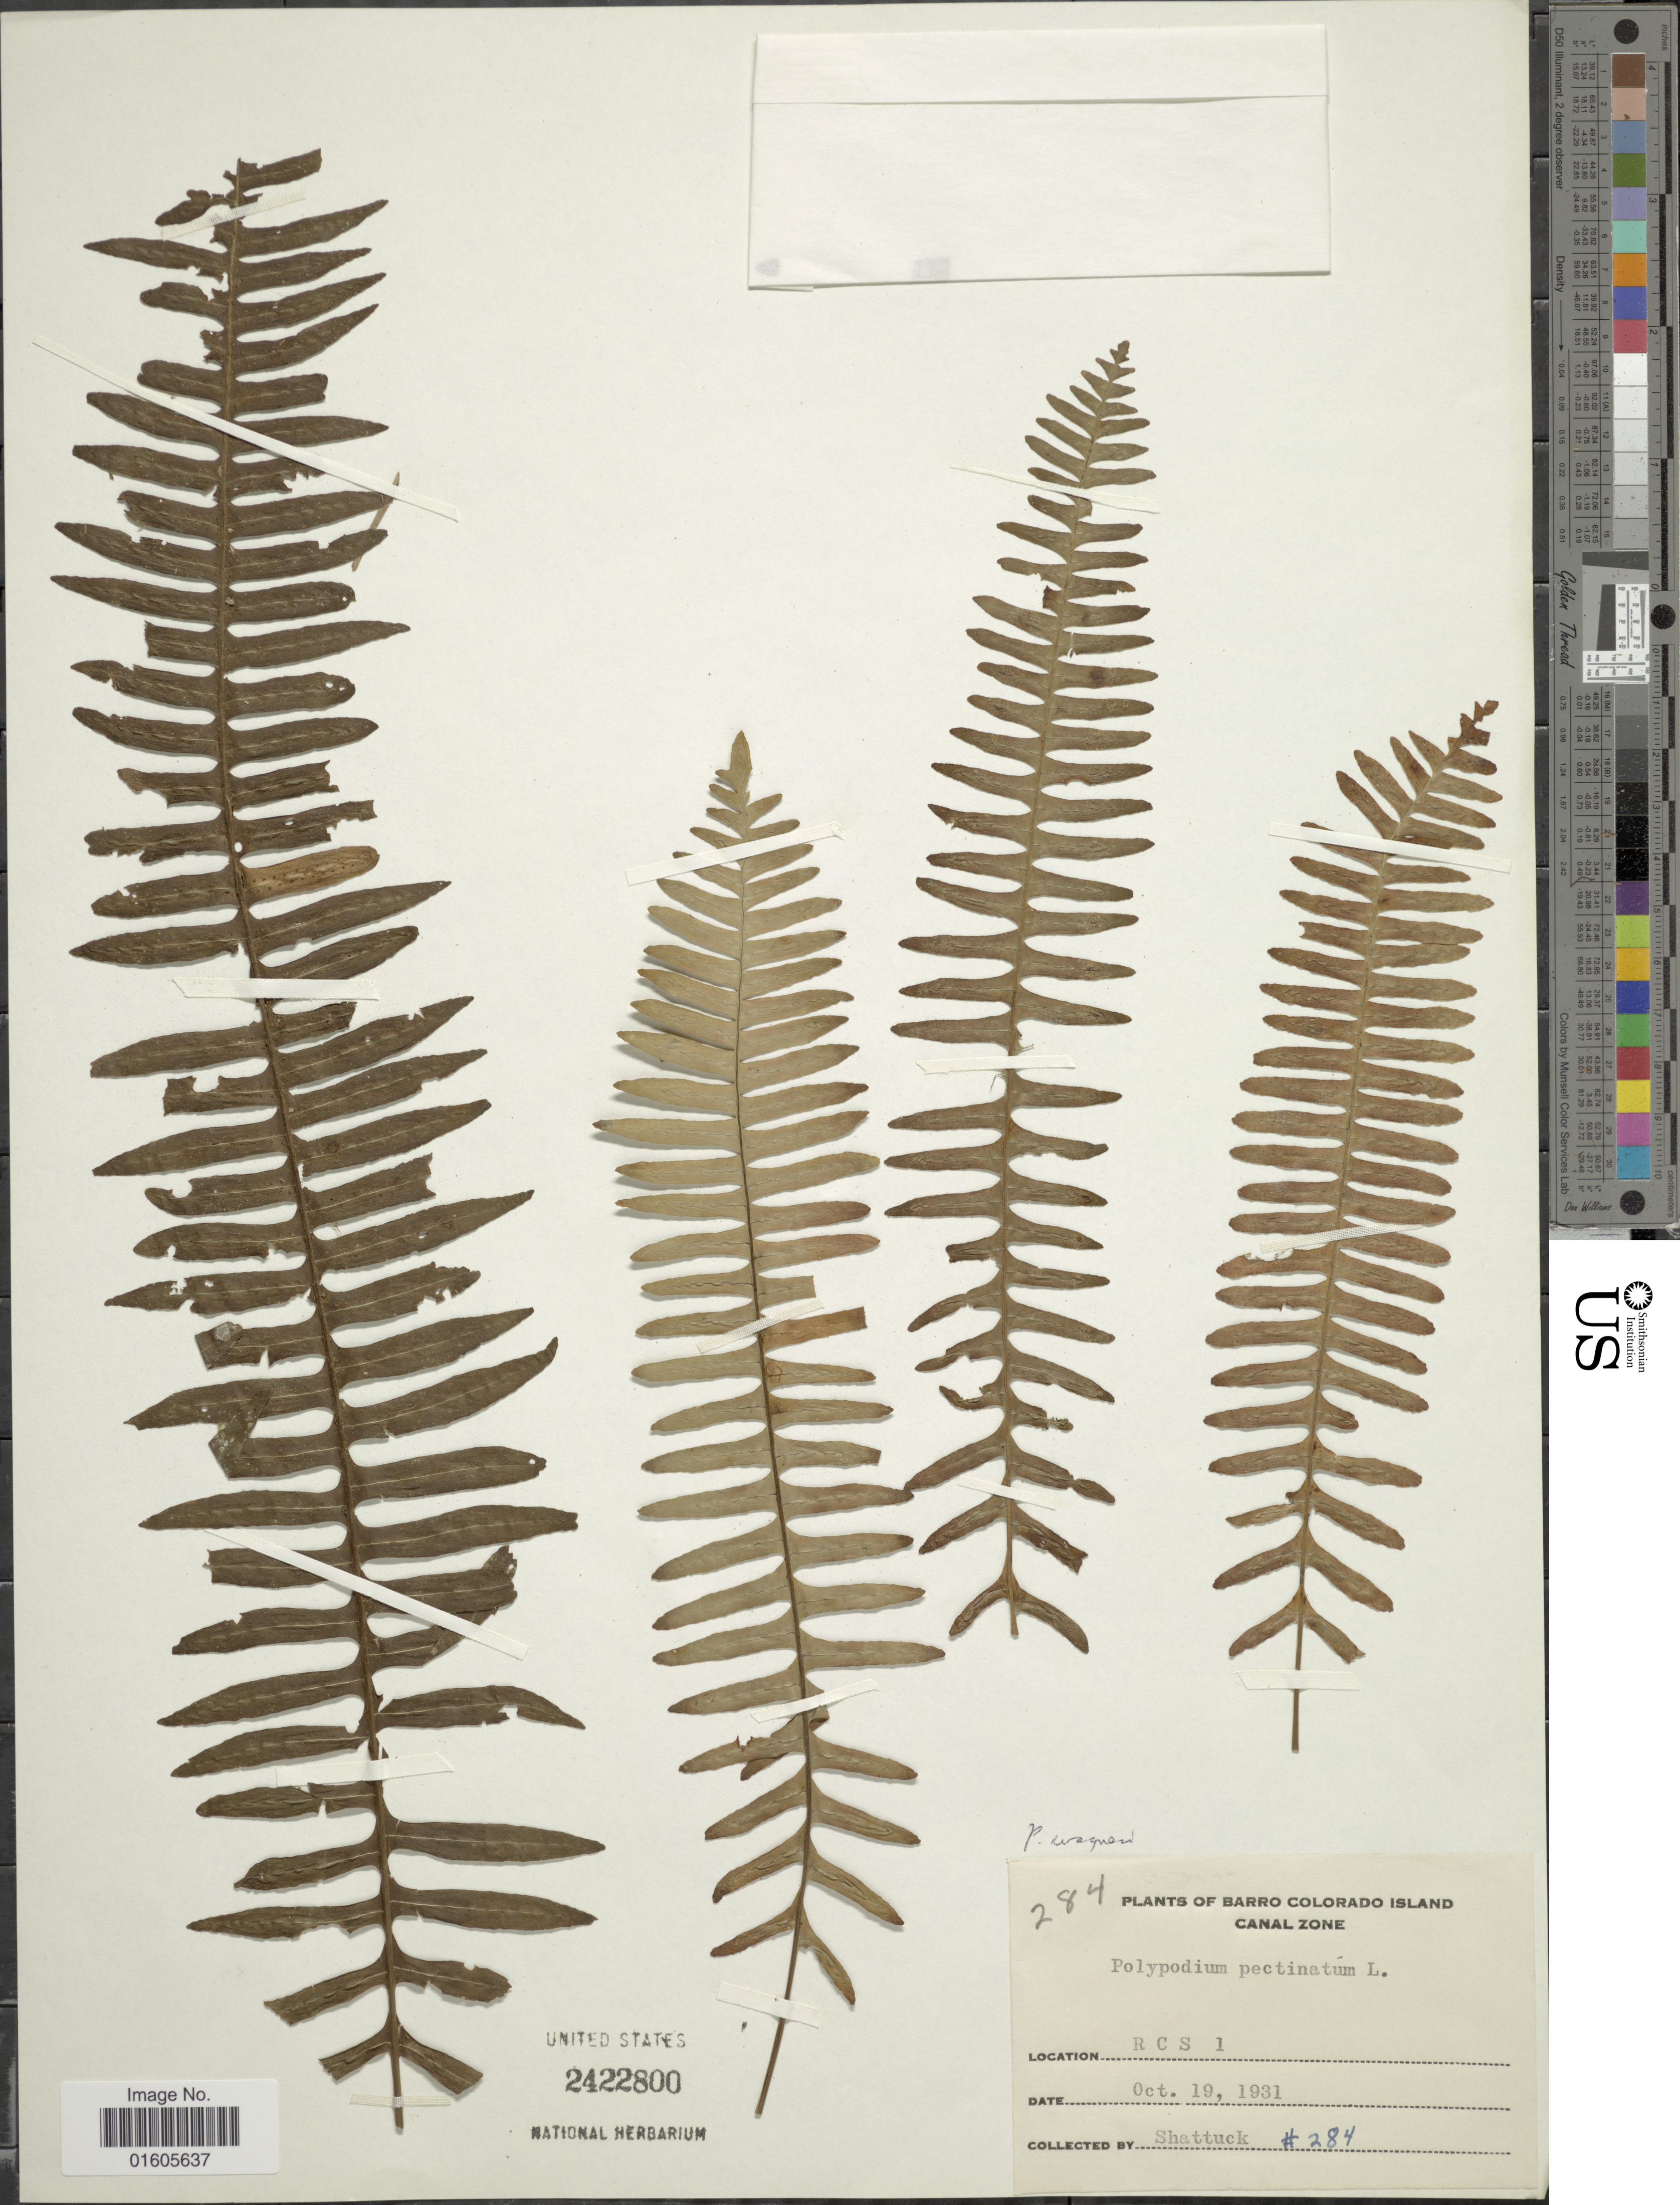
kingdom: Plantae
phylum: Tracheophyta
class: Polypodiopsida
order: Polypodiales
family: Polypodiaceae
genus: Serpocaulon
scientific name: Serpocaulon wagneri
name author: (Mett.) A.R. Sm.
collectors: Shattuck, --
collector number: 284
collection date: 1931-10-19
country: Panama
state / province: Panamá Oeste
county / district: Canal Zone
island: Barro Colorado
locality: Barro Colorado Island, Canal Zone, R C S I 1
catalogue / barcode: US 2422800